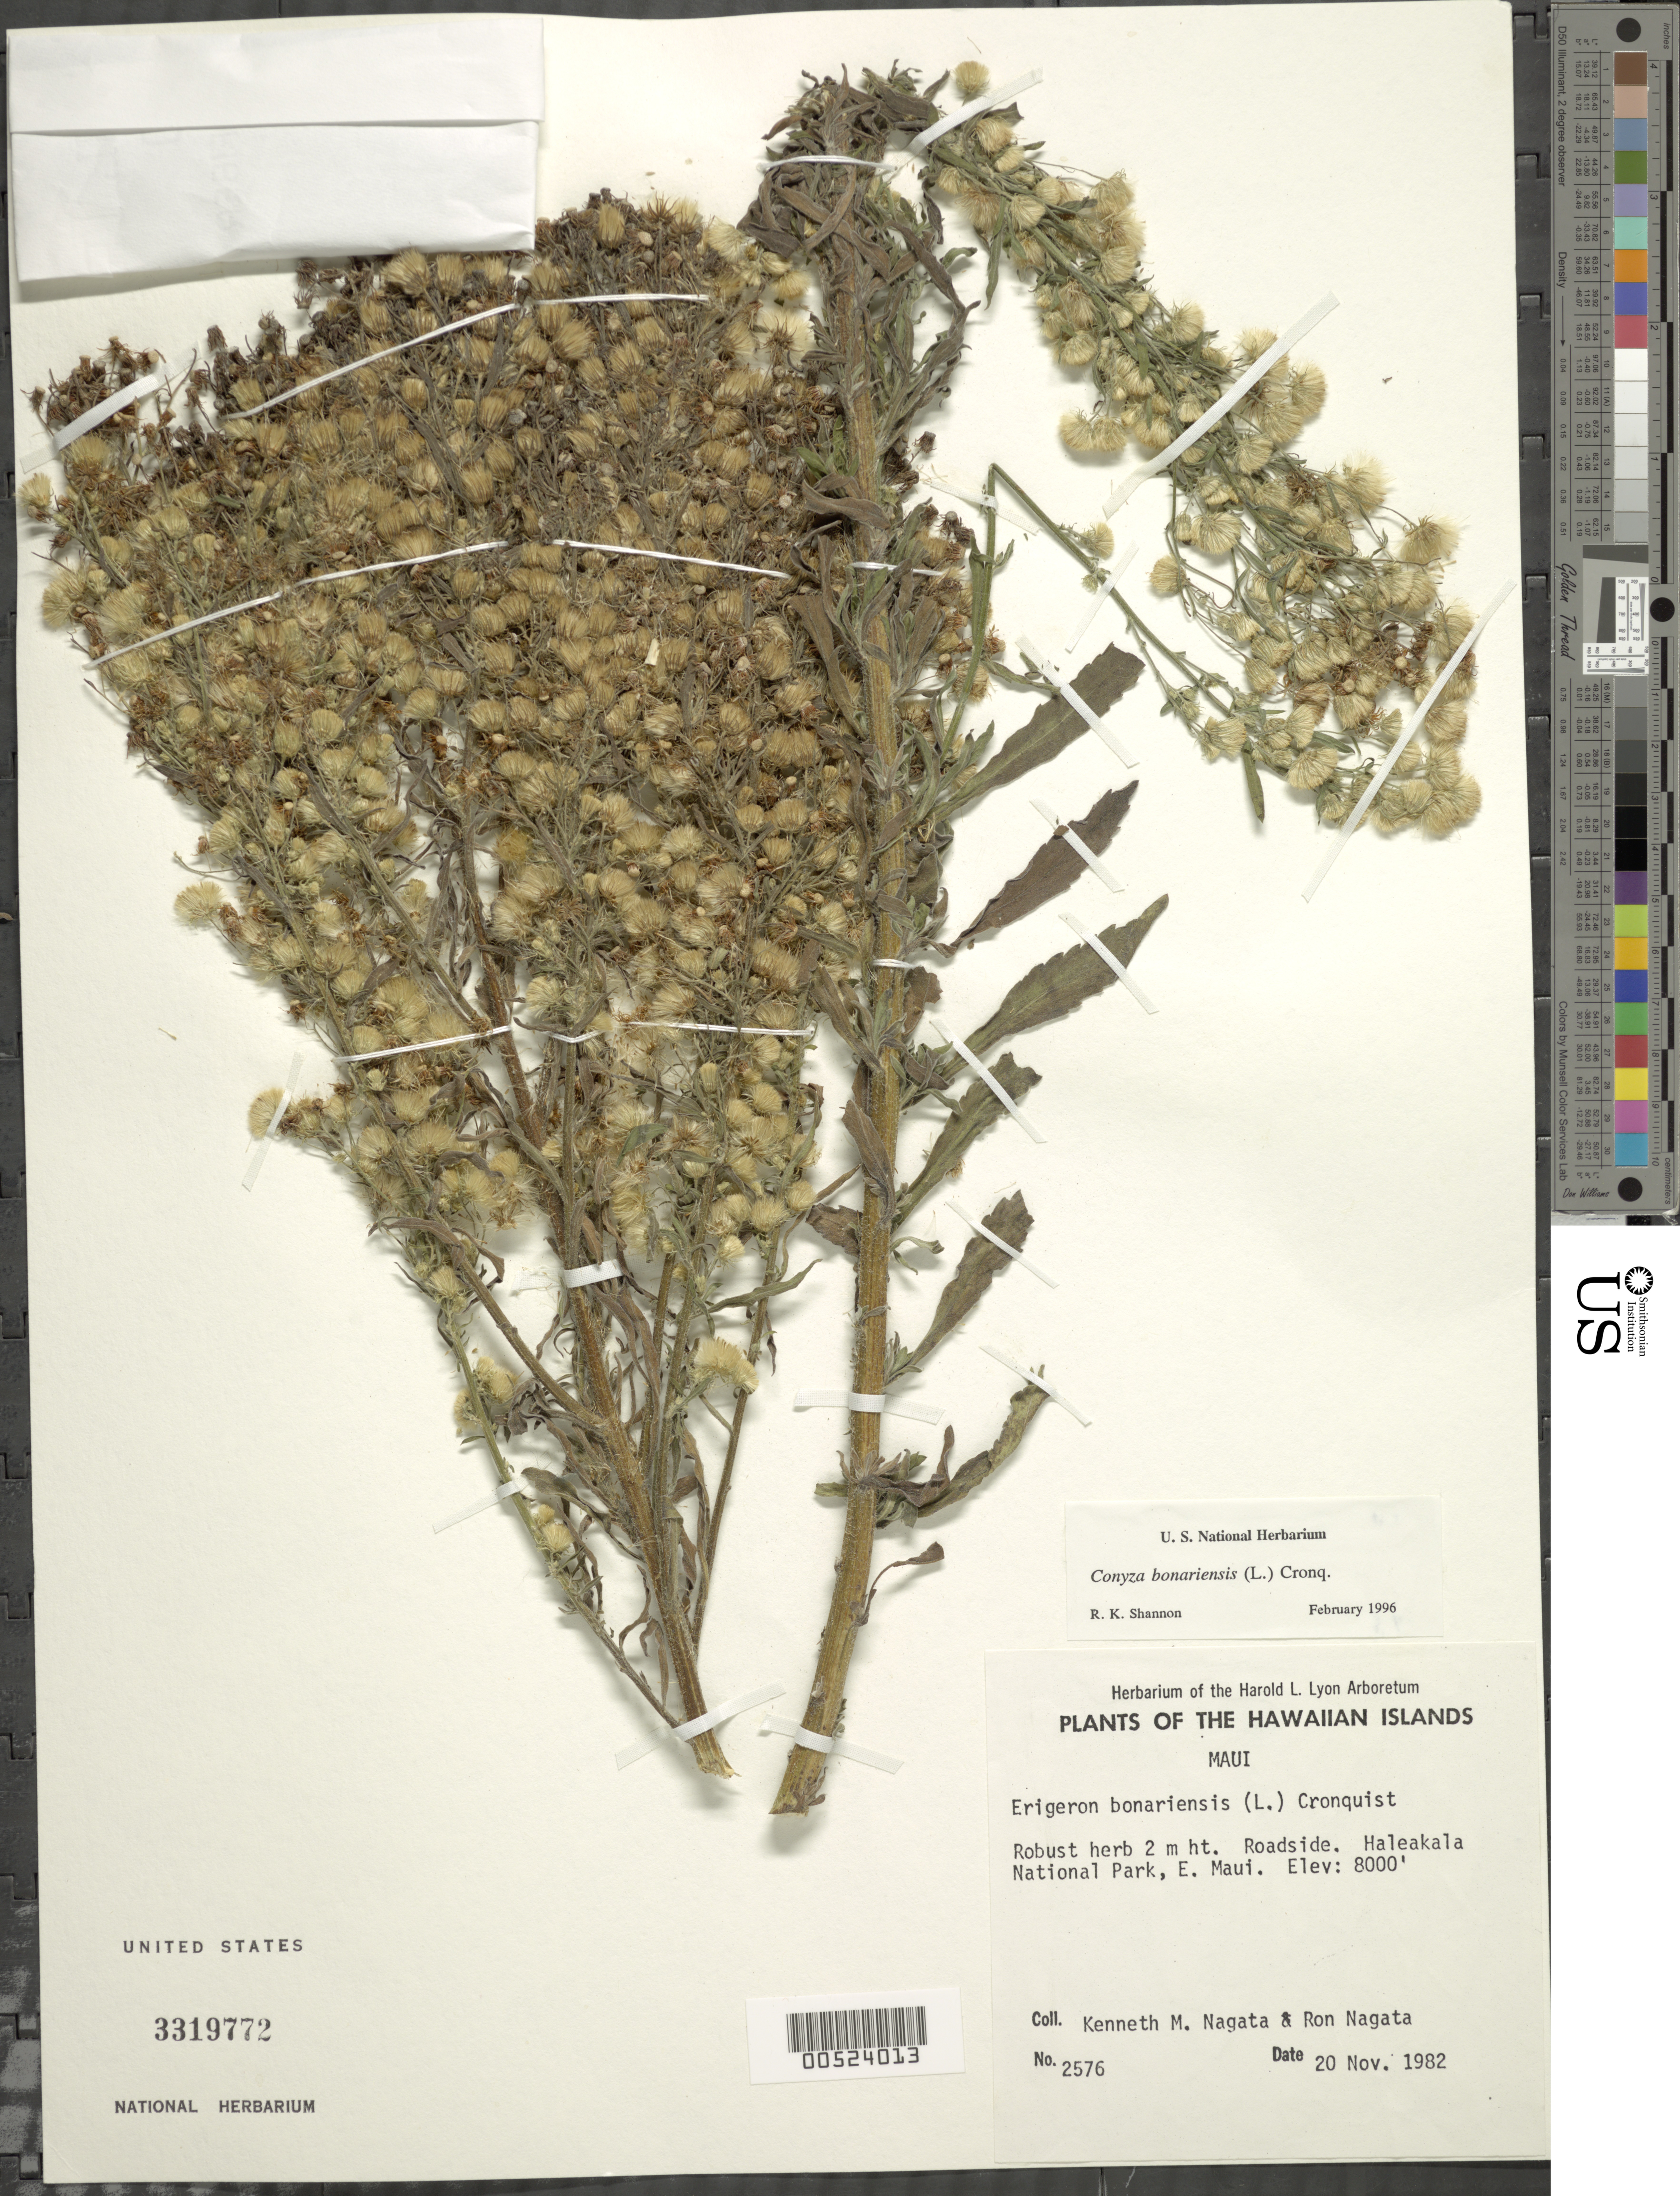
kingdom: Plantae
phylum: Tracheophyta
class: Magnoliopsida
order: Asterales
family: Asteraceae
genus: Erigeron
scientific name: Erigeron bonariensis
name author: L.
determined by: Wagner, W. L., (BOT), Smithsonian Institution - National Museum of Natural History (UNITED STATES)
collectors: K. Nagata & R. Nagata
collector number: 2576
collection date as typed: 20 Nov 1982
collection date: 1982-11-20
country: United States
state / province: Hawaii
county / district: Maui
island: Maui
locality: Haleakala National Park, E Maui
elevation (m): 2438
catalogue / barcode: US 3319772